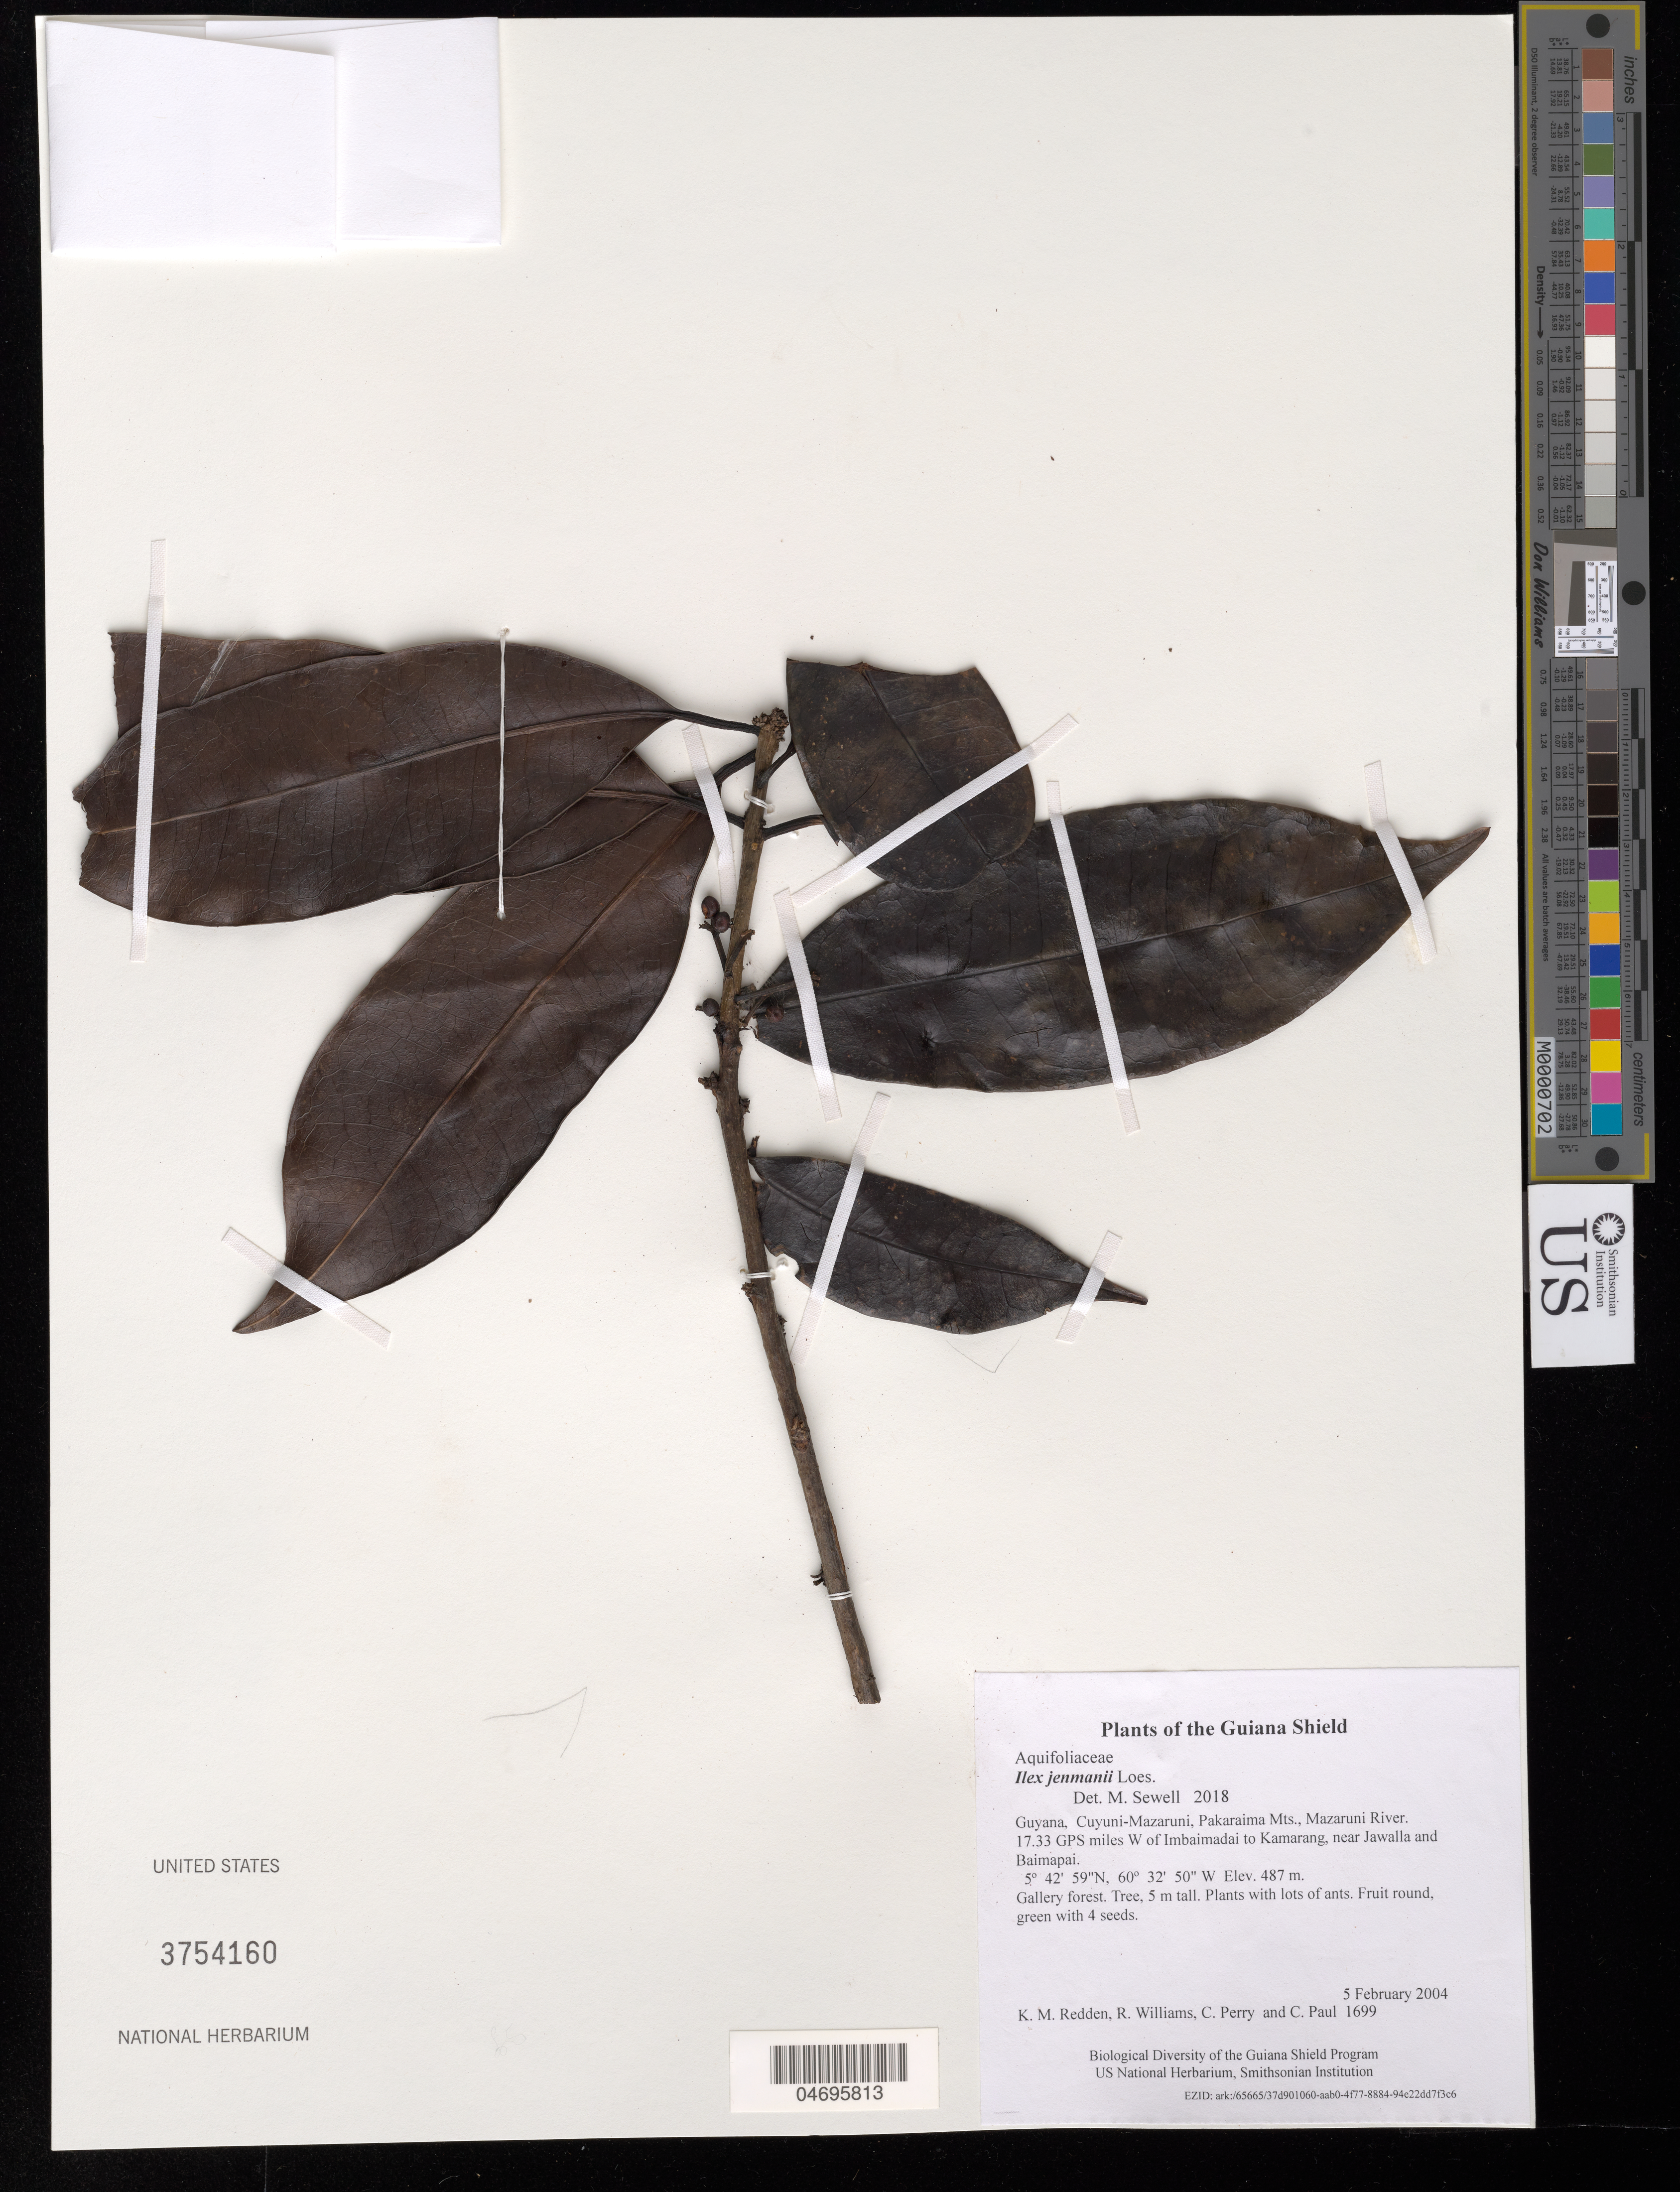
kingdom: Plantae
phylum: Tracheophyta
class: Magnoliopsida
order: Aquifoliales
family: Aquifoliaceae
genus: Ilex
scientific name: Ilex jenmanii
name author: Loes.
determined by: Sewell, M.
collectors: K. M. Redden, R. Williams, C. Perry & C. Paul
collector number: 1699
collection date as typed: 5 February 2004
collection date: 2004-02-05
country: Guyana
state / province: Cuyuni-Mazaruni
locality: Pakaraima Mts., Mazaruni River. 17.33 GPS miles W of Imbaimadai to Kamarang, near Jawalla and Baimapai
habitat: Gallery forest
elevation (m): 487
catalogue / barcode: US 3754160